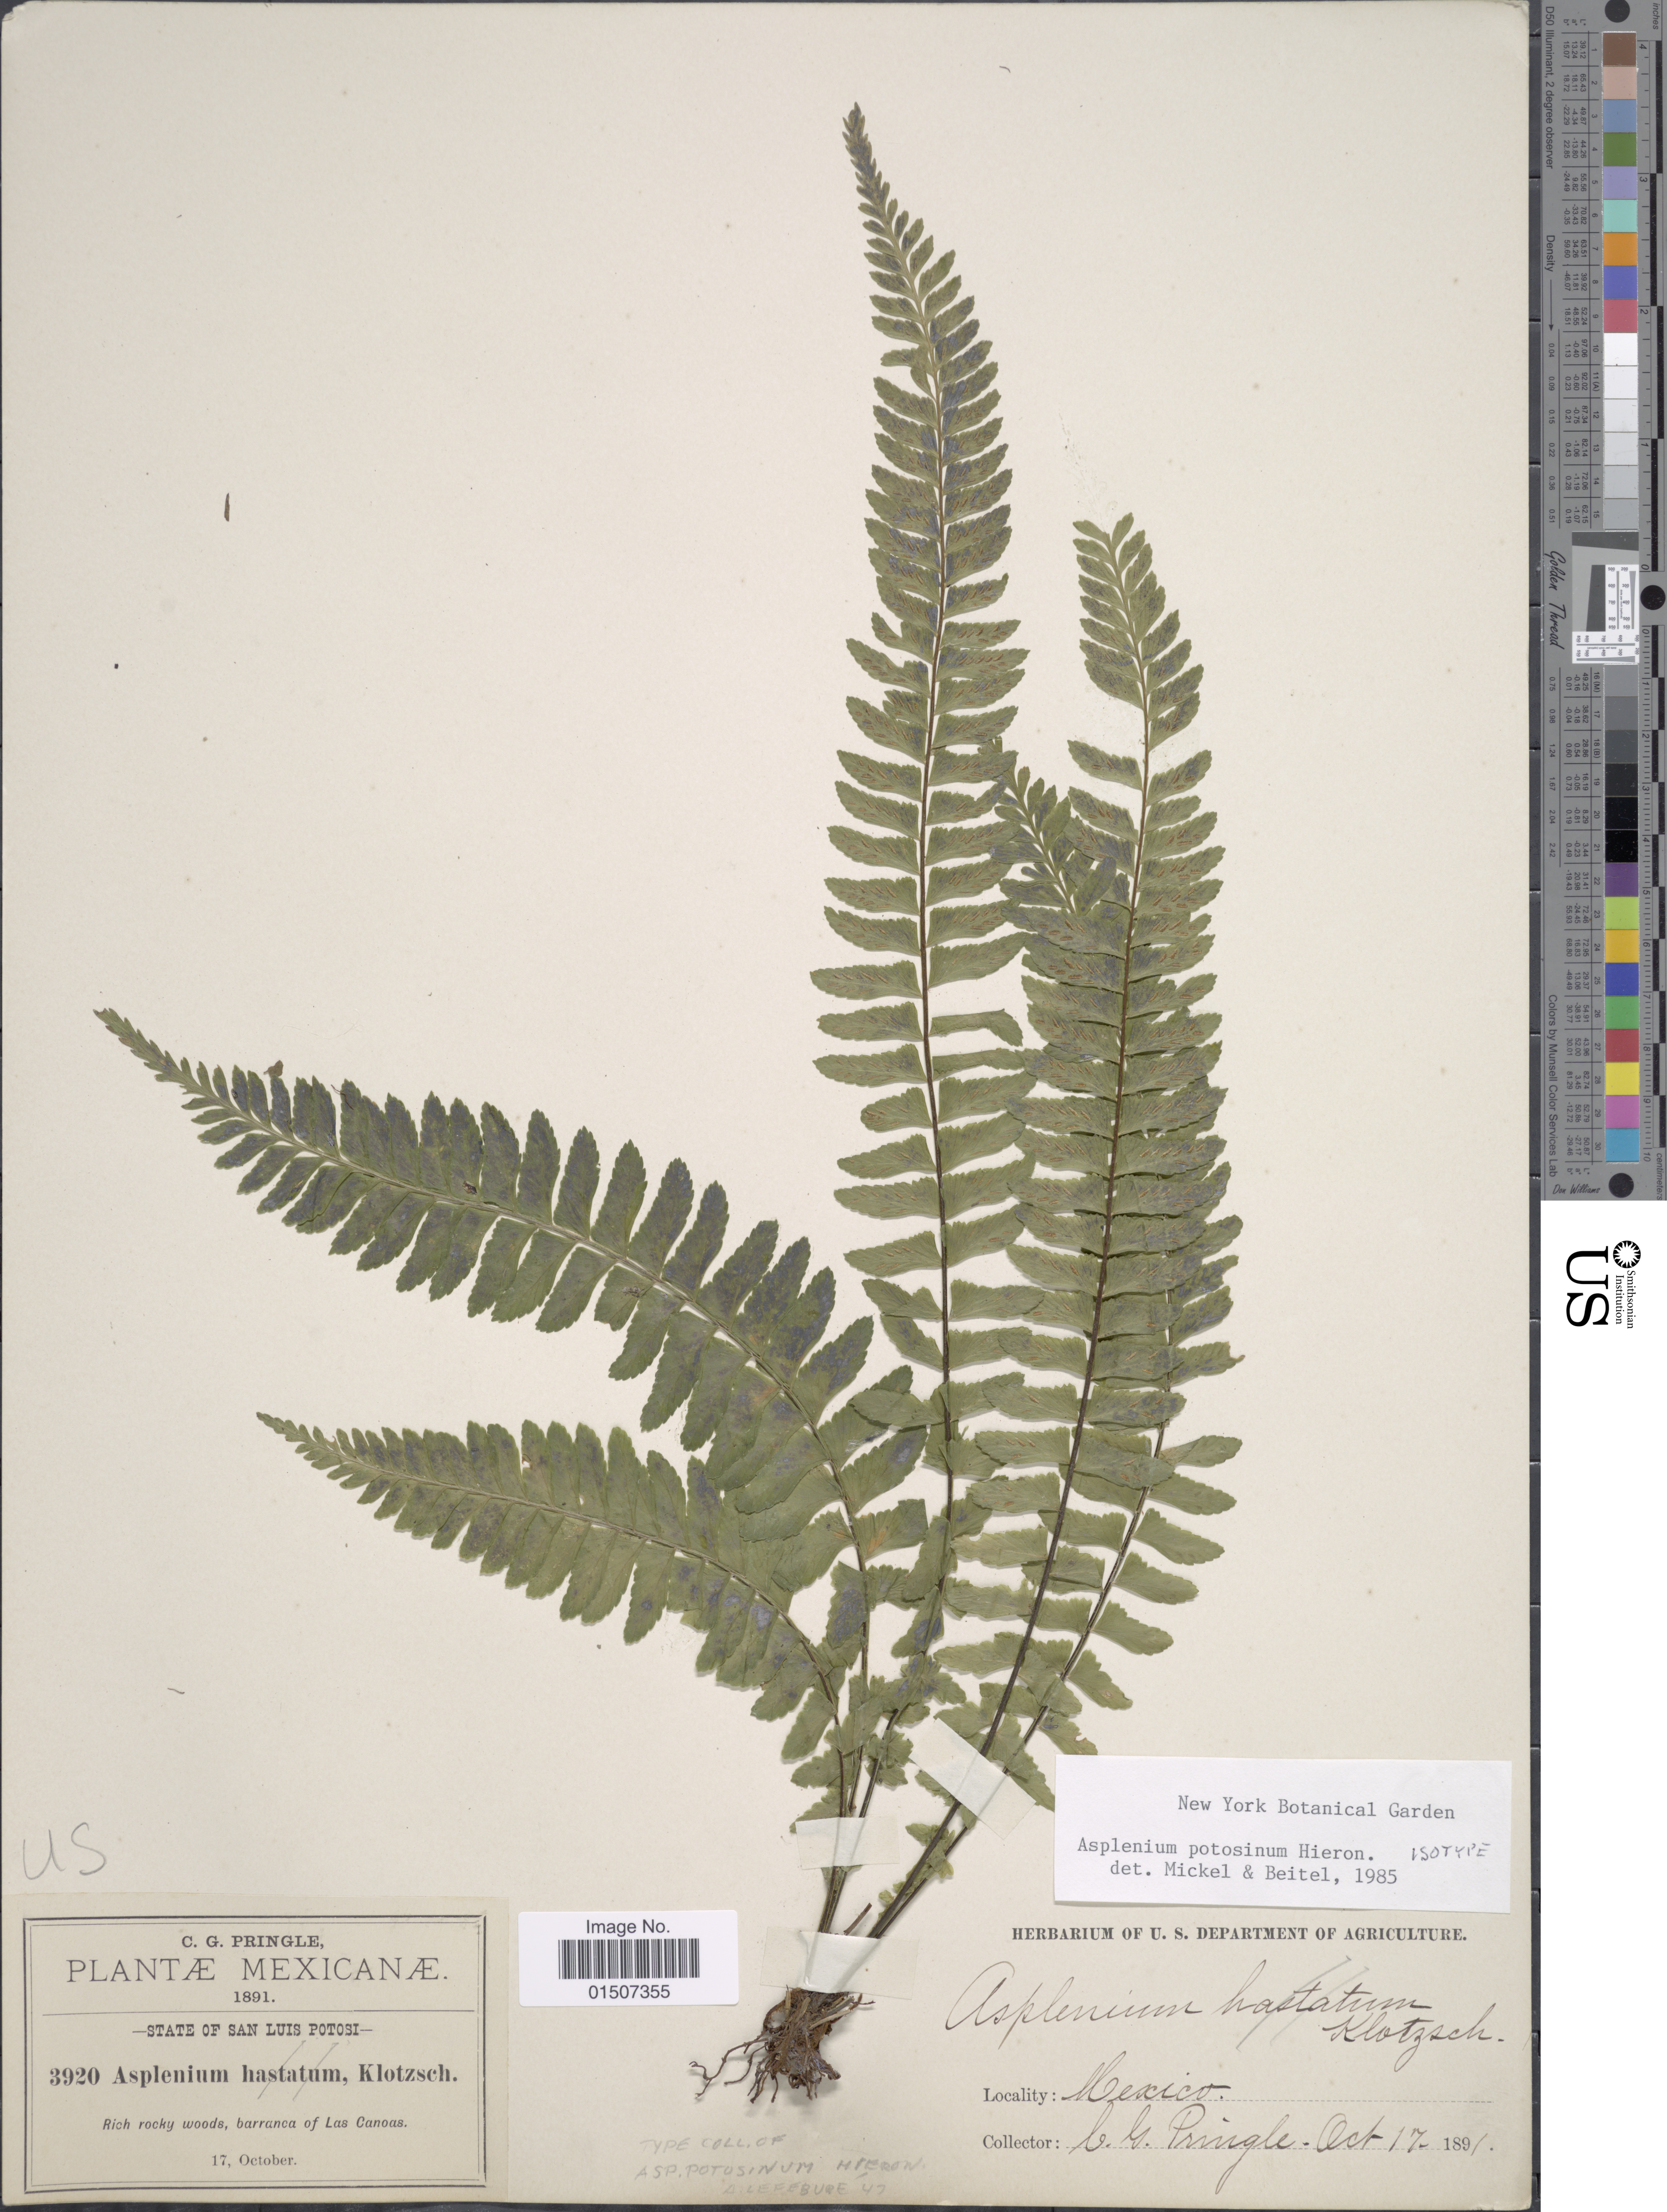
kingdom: Plantae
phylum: Tracheophyta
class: Polypodiopsida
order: Polypodiales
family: Aspleniaceae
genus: Asplenium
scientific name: Asplenium potosinum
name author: Hieron.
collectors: C. G. Pringle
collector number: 3920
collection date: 1891-10-17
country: Mexico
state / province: San Luis Potosí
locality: Rich rocky woods, barranca of Las Canoas